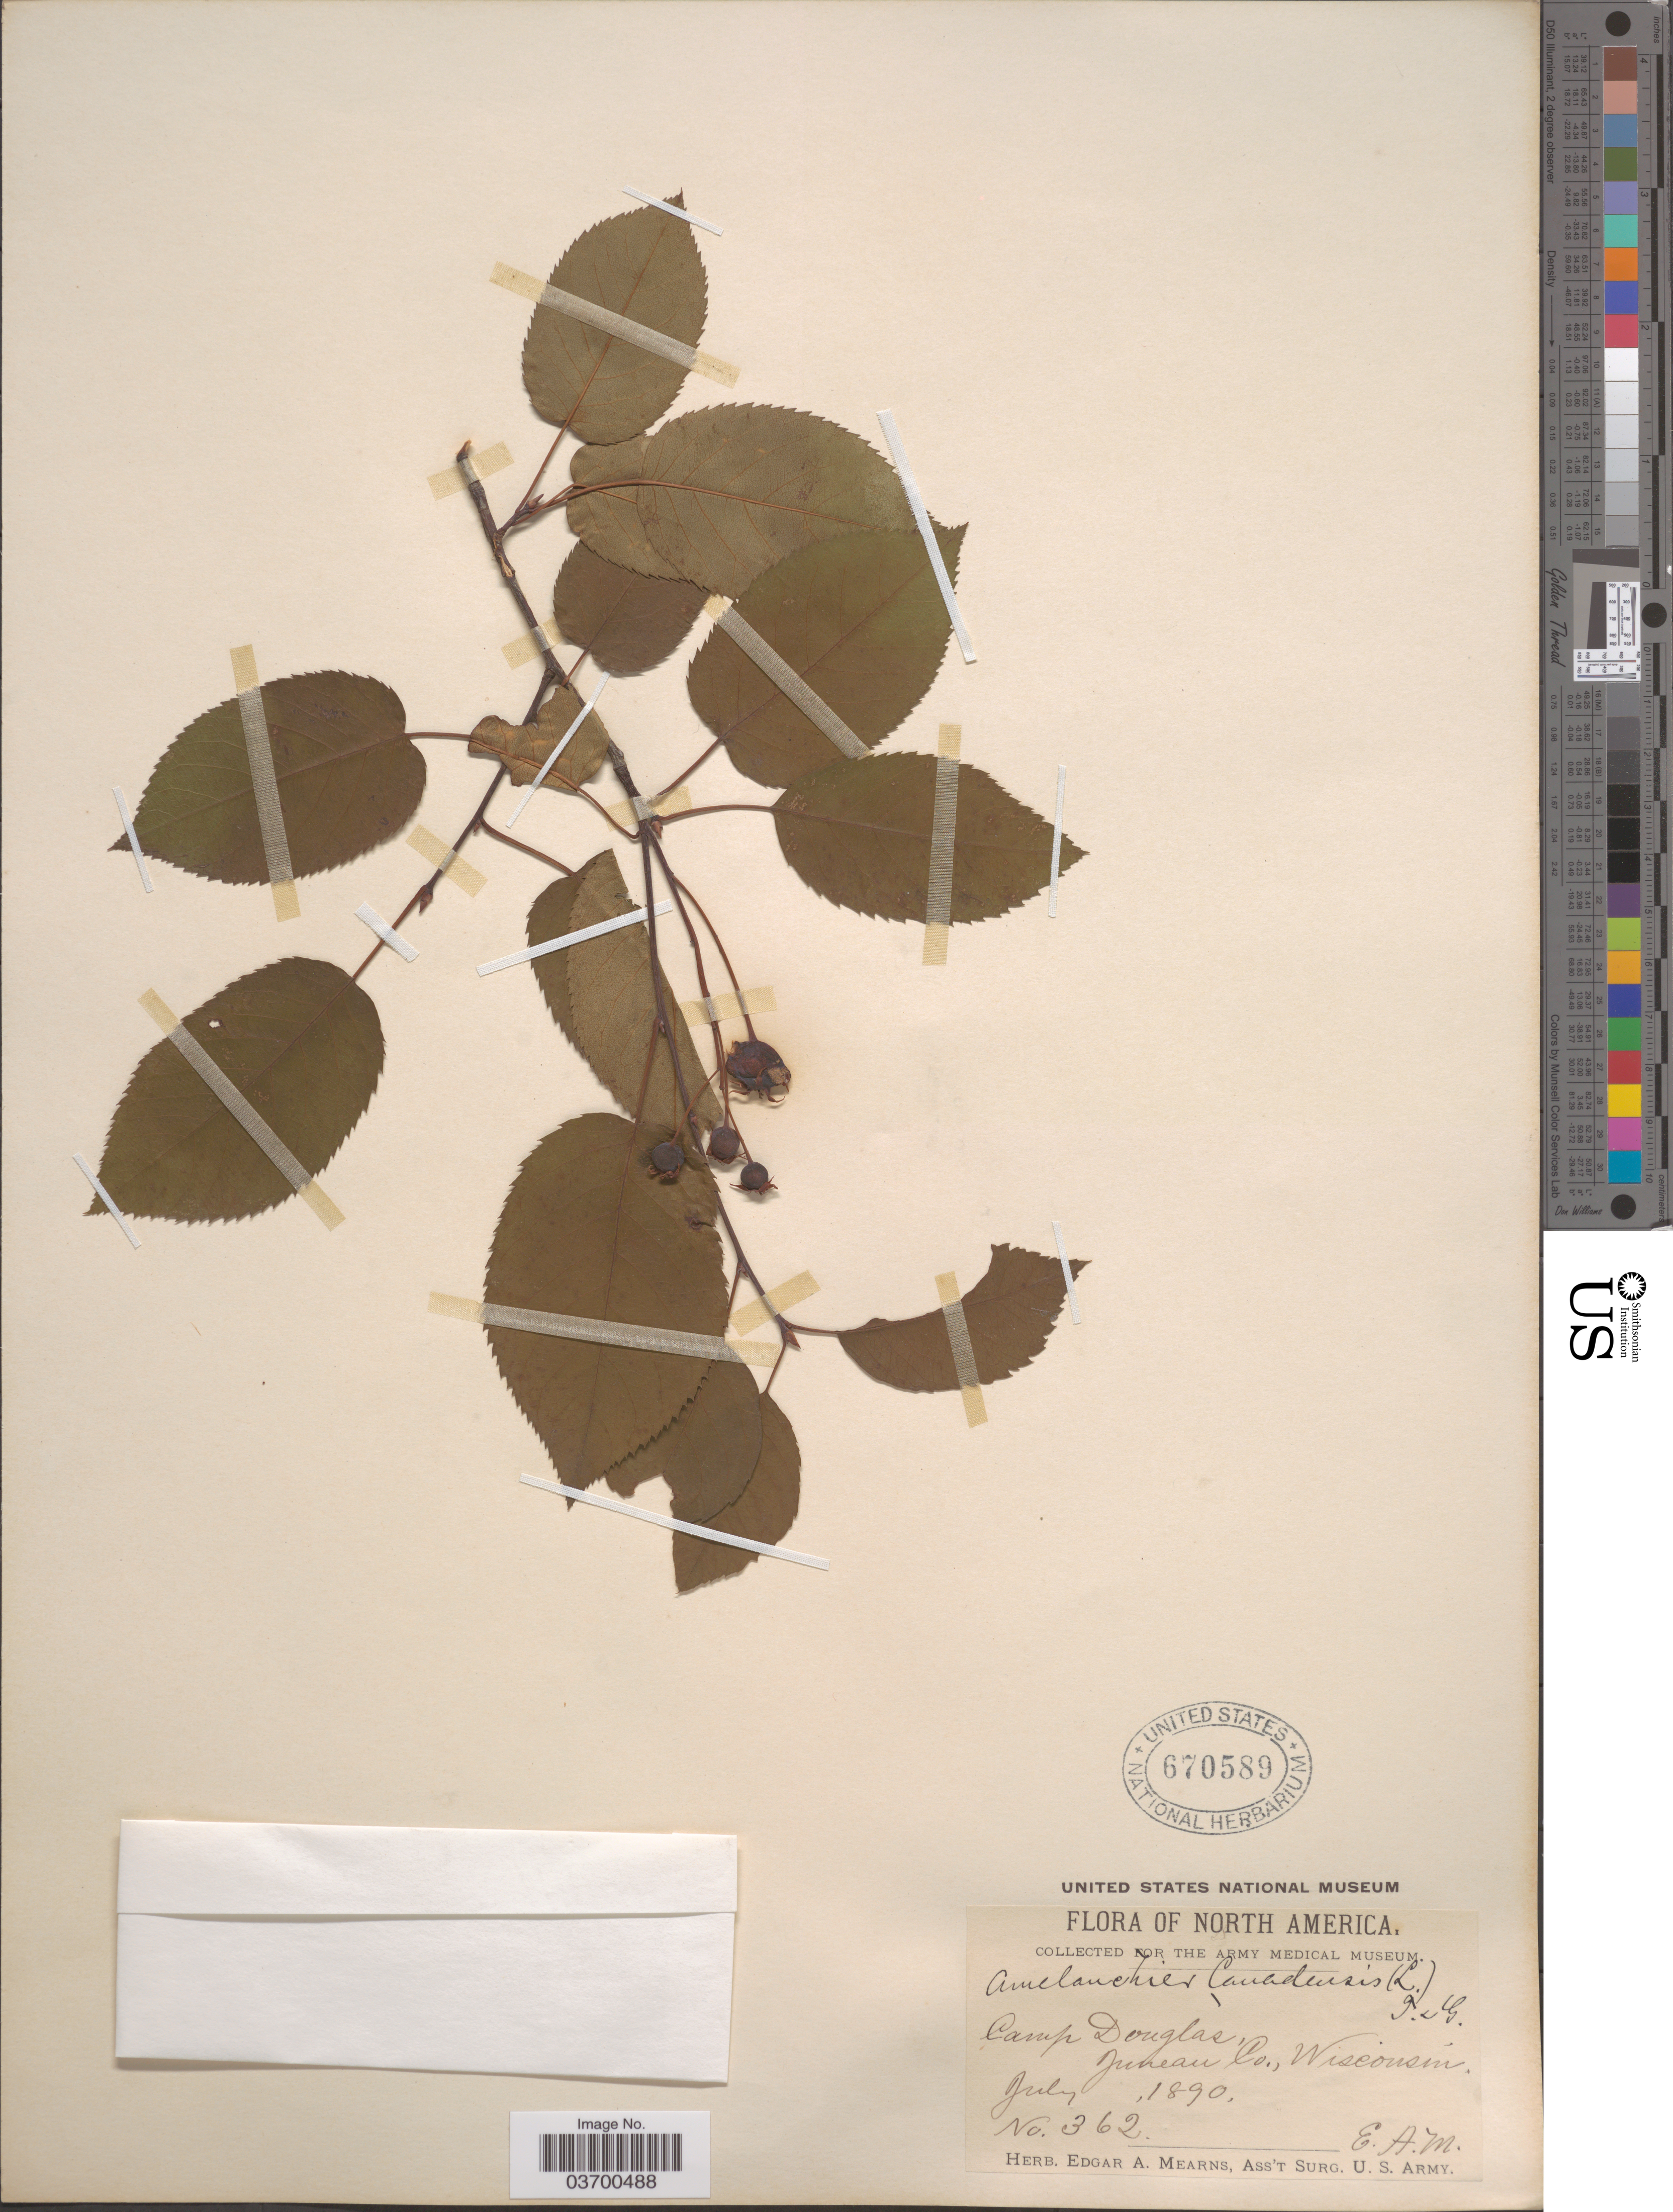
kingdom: Plantae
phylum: Tracheophyta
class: Magnoliopsida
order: Rosales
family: Rosaceae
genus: Amelanchier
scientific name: Amelanchier canadensis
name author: (L.) Medic.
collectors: E. A. Mearns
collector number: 362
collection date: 1890-07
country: United States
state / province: Wisconsin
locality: Camp Douglas, Juneau Co.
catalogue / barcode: US 670589